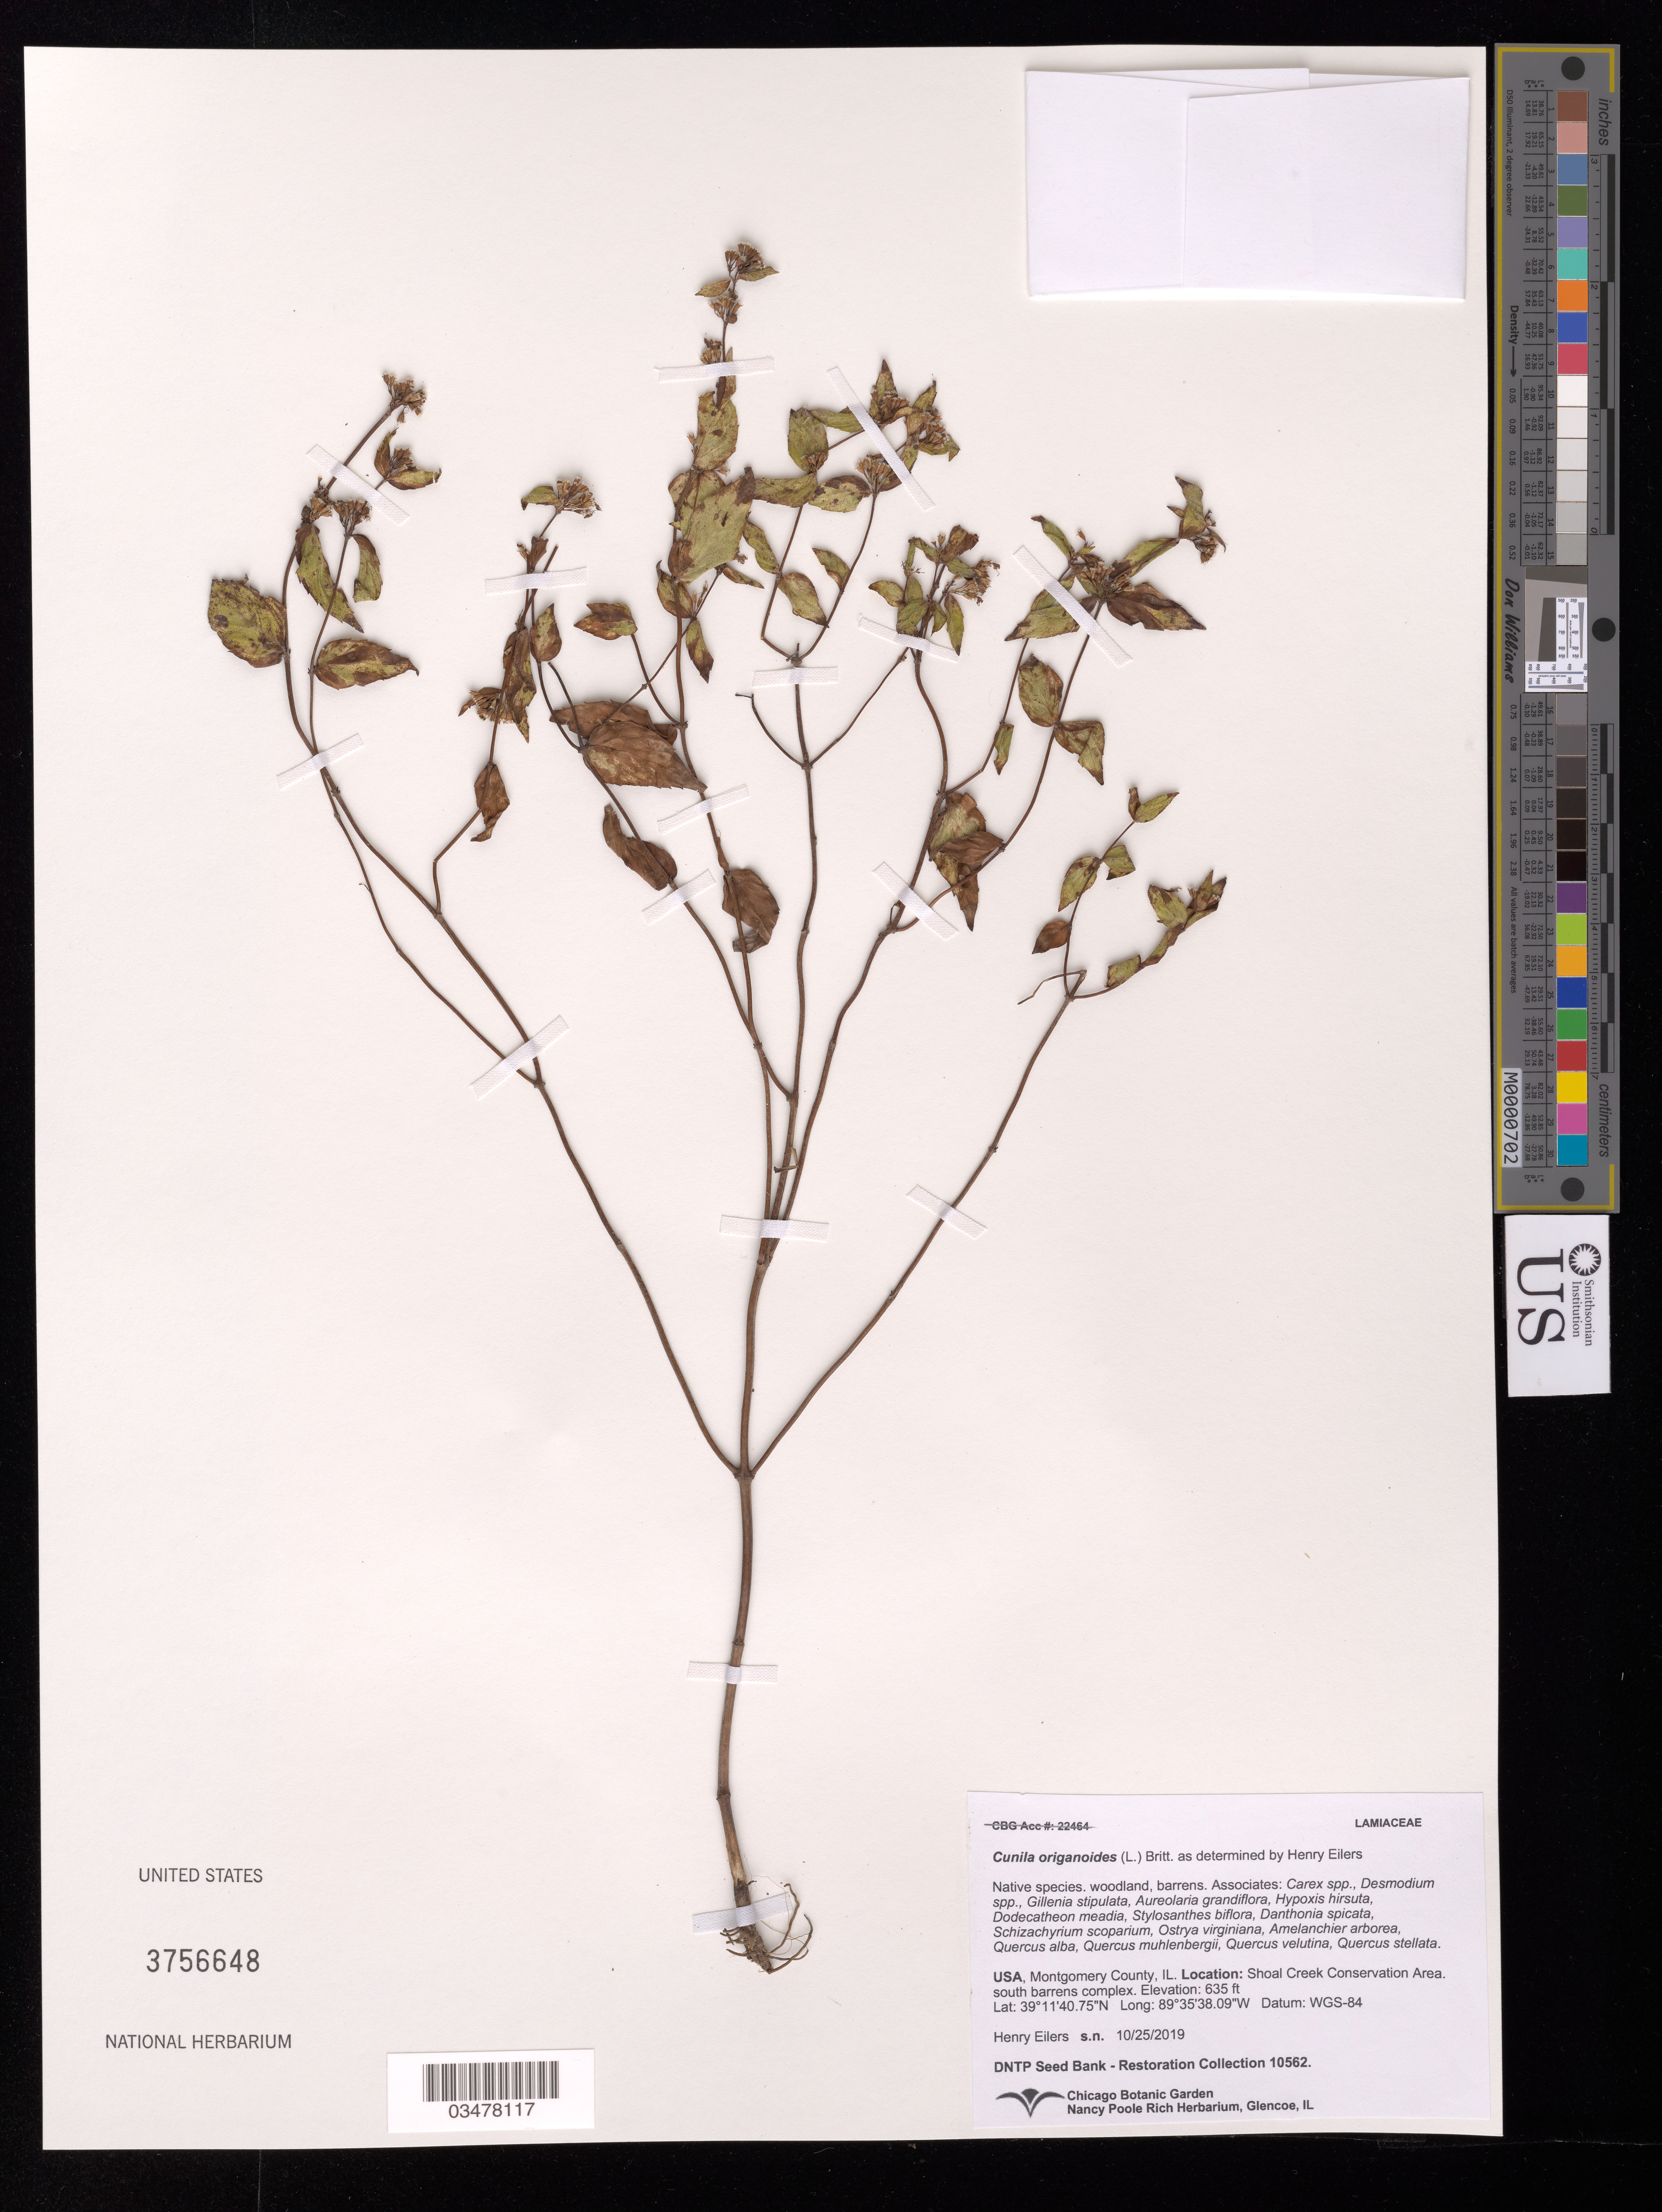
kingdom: Plantae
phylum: Tracheophyta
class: Magnoliopsida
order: Lamiales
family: Lamiaceae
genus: Cunila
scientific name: Cunila origanoides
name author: (L.) Britton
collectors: H. Eilers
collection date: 2019-10-25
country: United States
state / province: Illinois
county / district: Montgomery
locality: Shoal Creek Conservation Area, south barrens.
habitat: Woodland, barrens. With Carex sp., Desmodium sp., Hypoxis hirsuta, Quercus alba, etc.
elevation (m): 194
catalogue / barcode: US 3756648